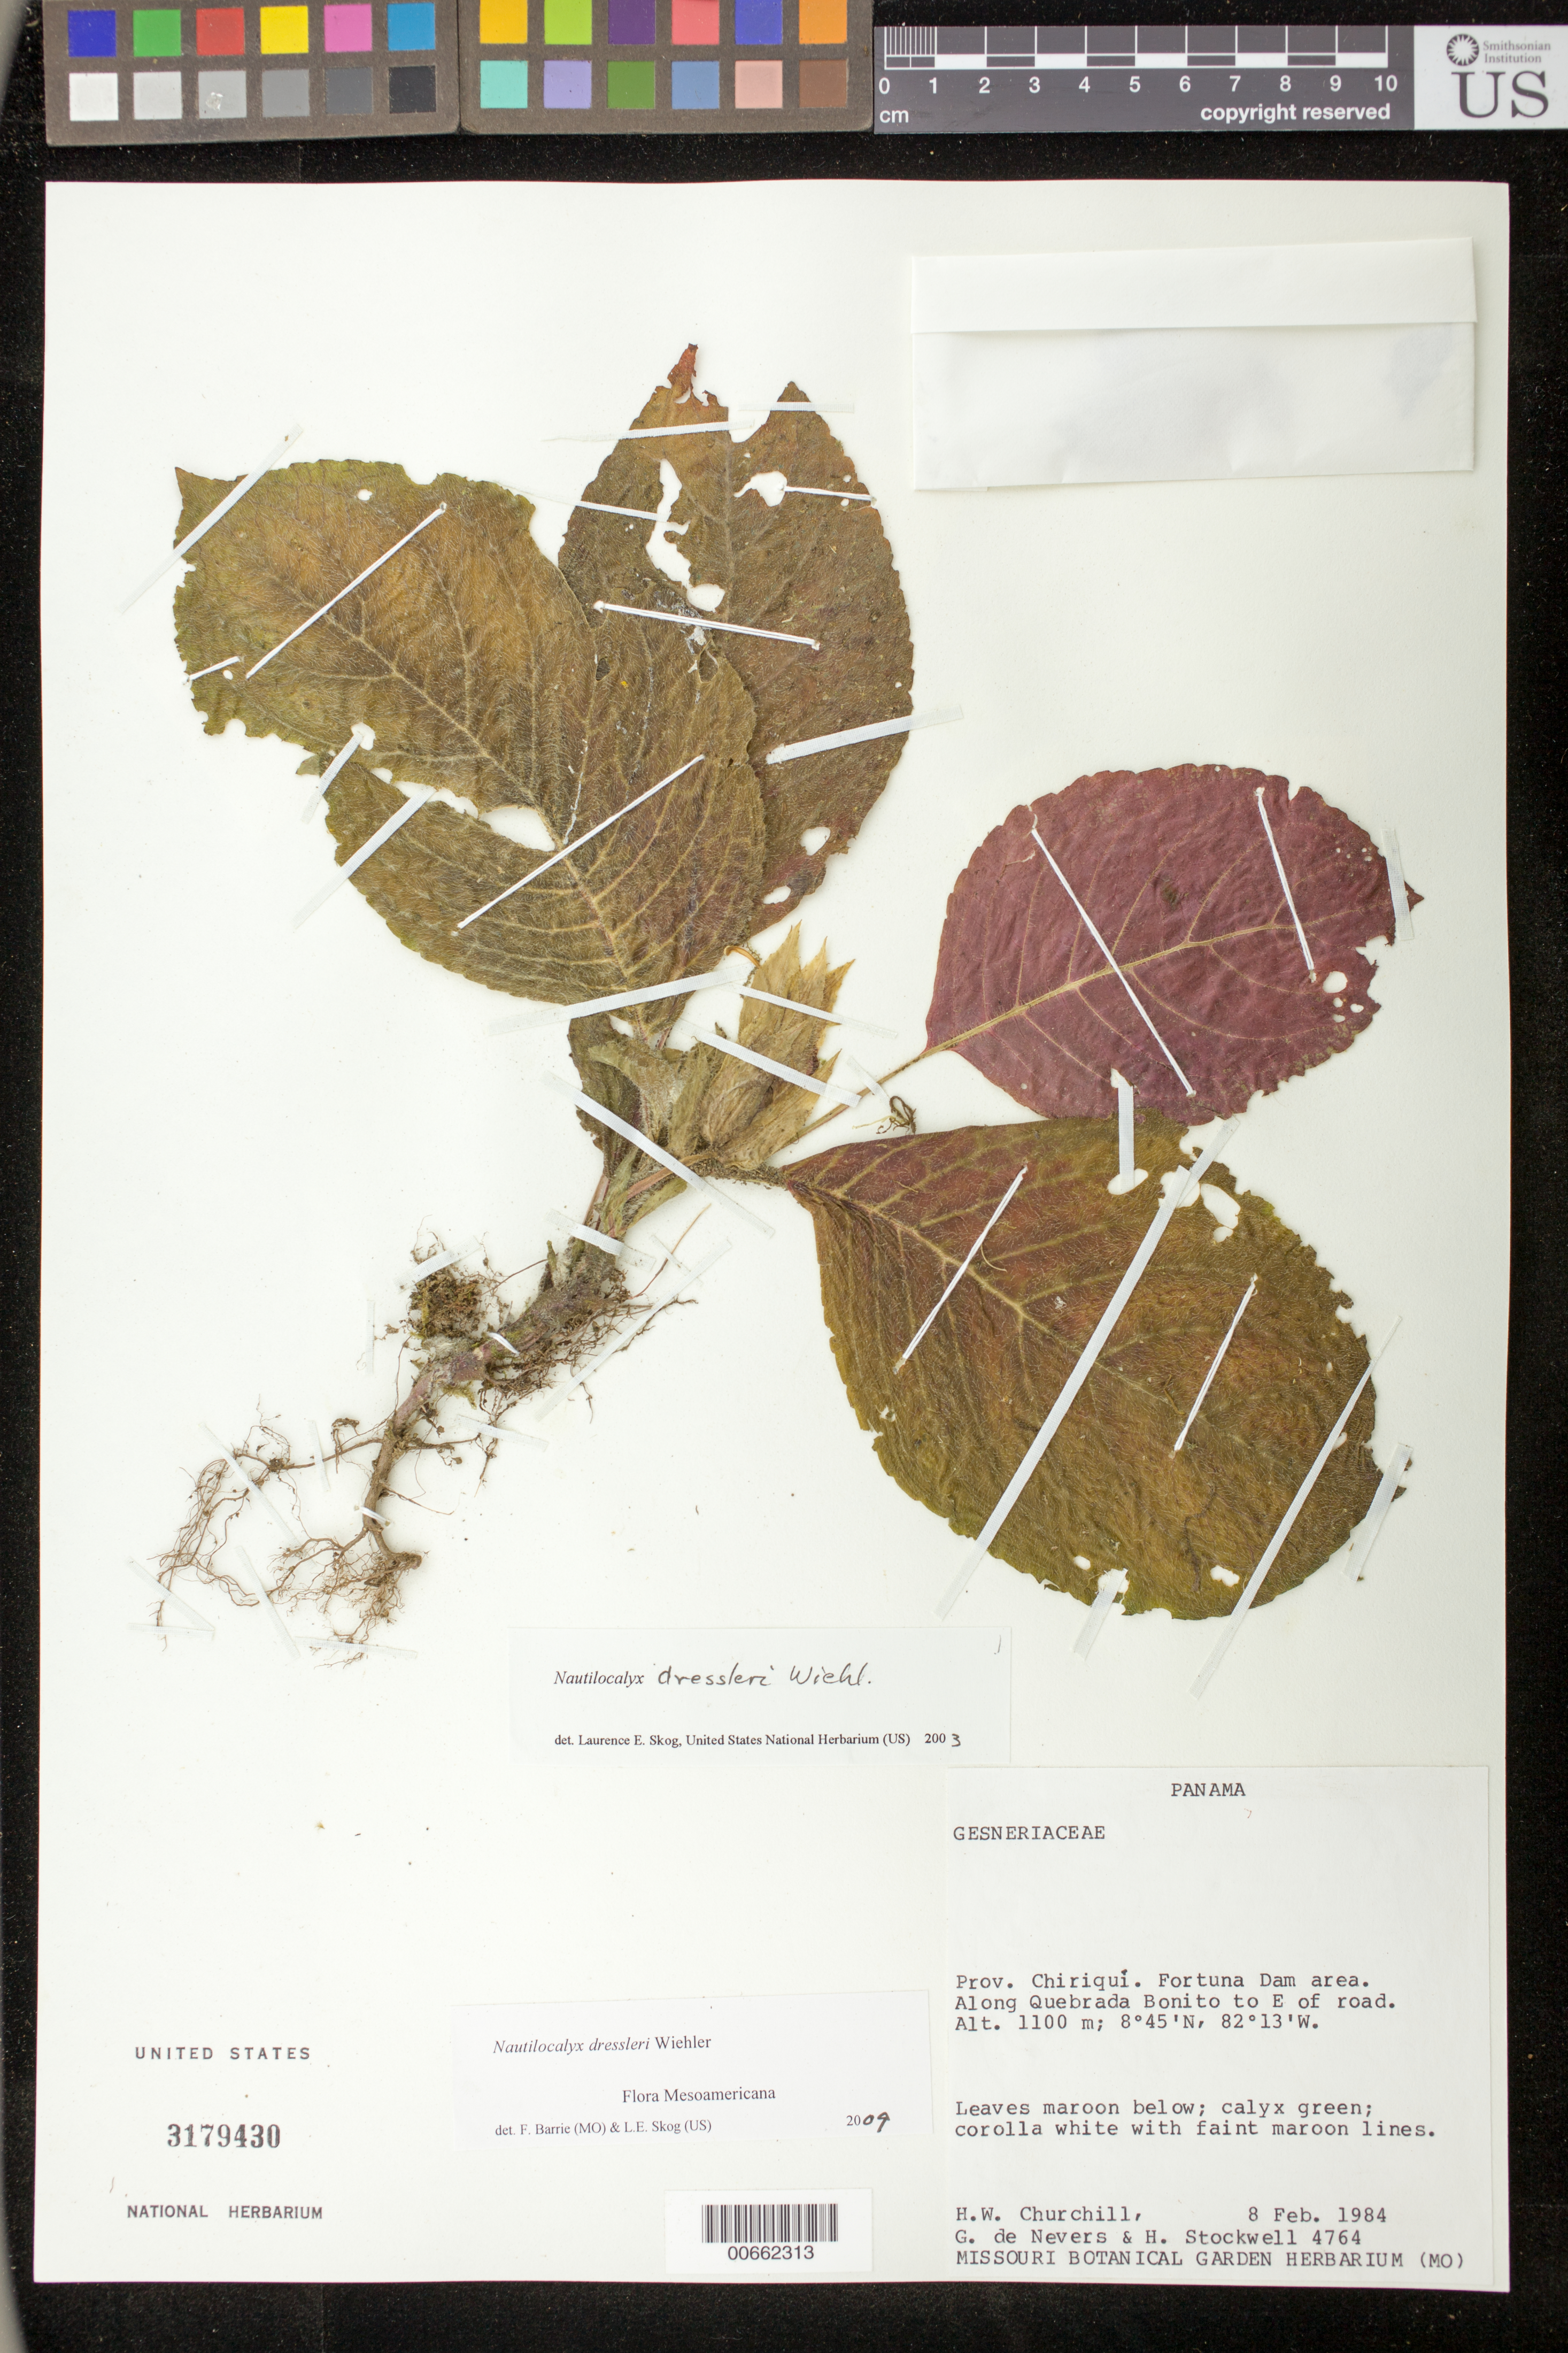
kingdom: Plantae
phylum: Tracheophyta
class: Magnoliopsida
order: Lamiales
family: Gesneriaceae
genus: Nautilocalyx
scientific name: Nautilocalyx dressleri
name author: Wiehler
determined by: Skog, Laurence E.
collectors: H. Churchill, G. C. de Nevers & H. Stockwell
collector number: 4764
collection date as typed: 08 Feb 1984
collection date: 1984-02-08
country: Panama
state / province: Chiriquí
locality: Fortuna Dam area; along Quebrada Bonito to E of road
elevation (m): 1100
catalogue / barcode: US 3179430